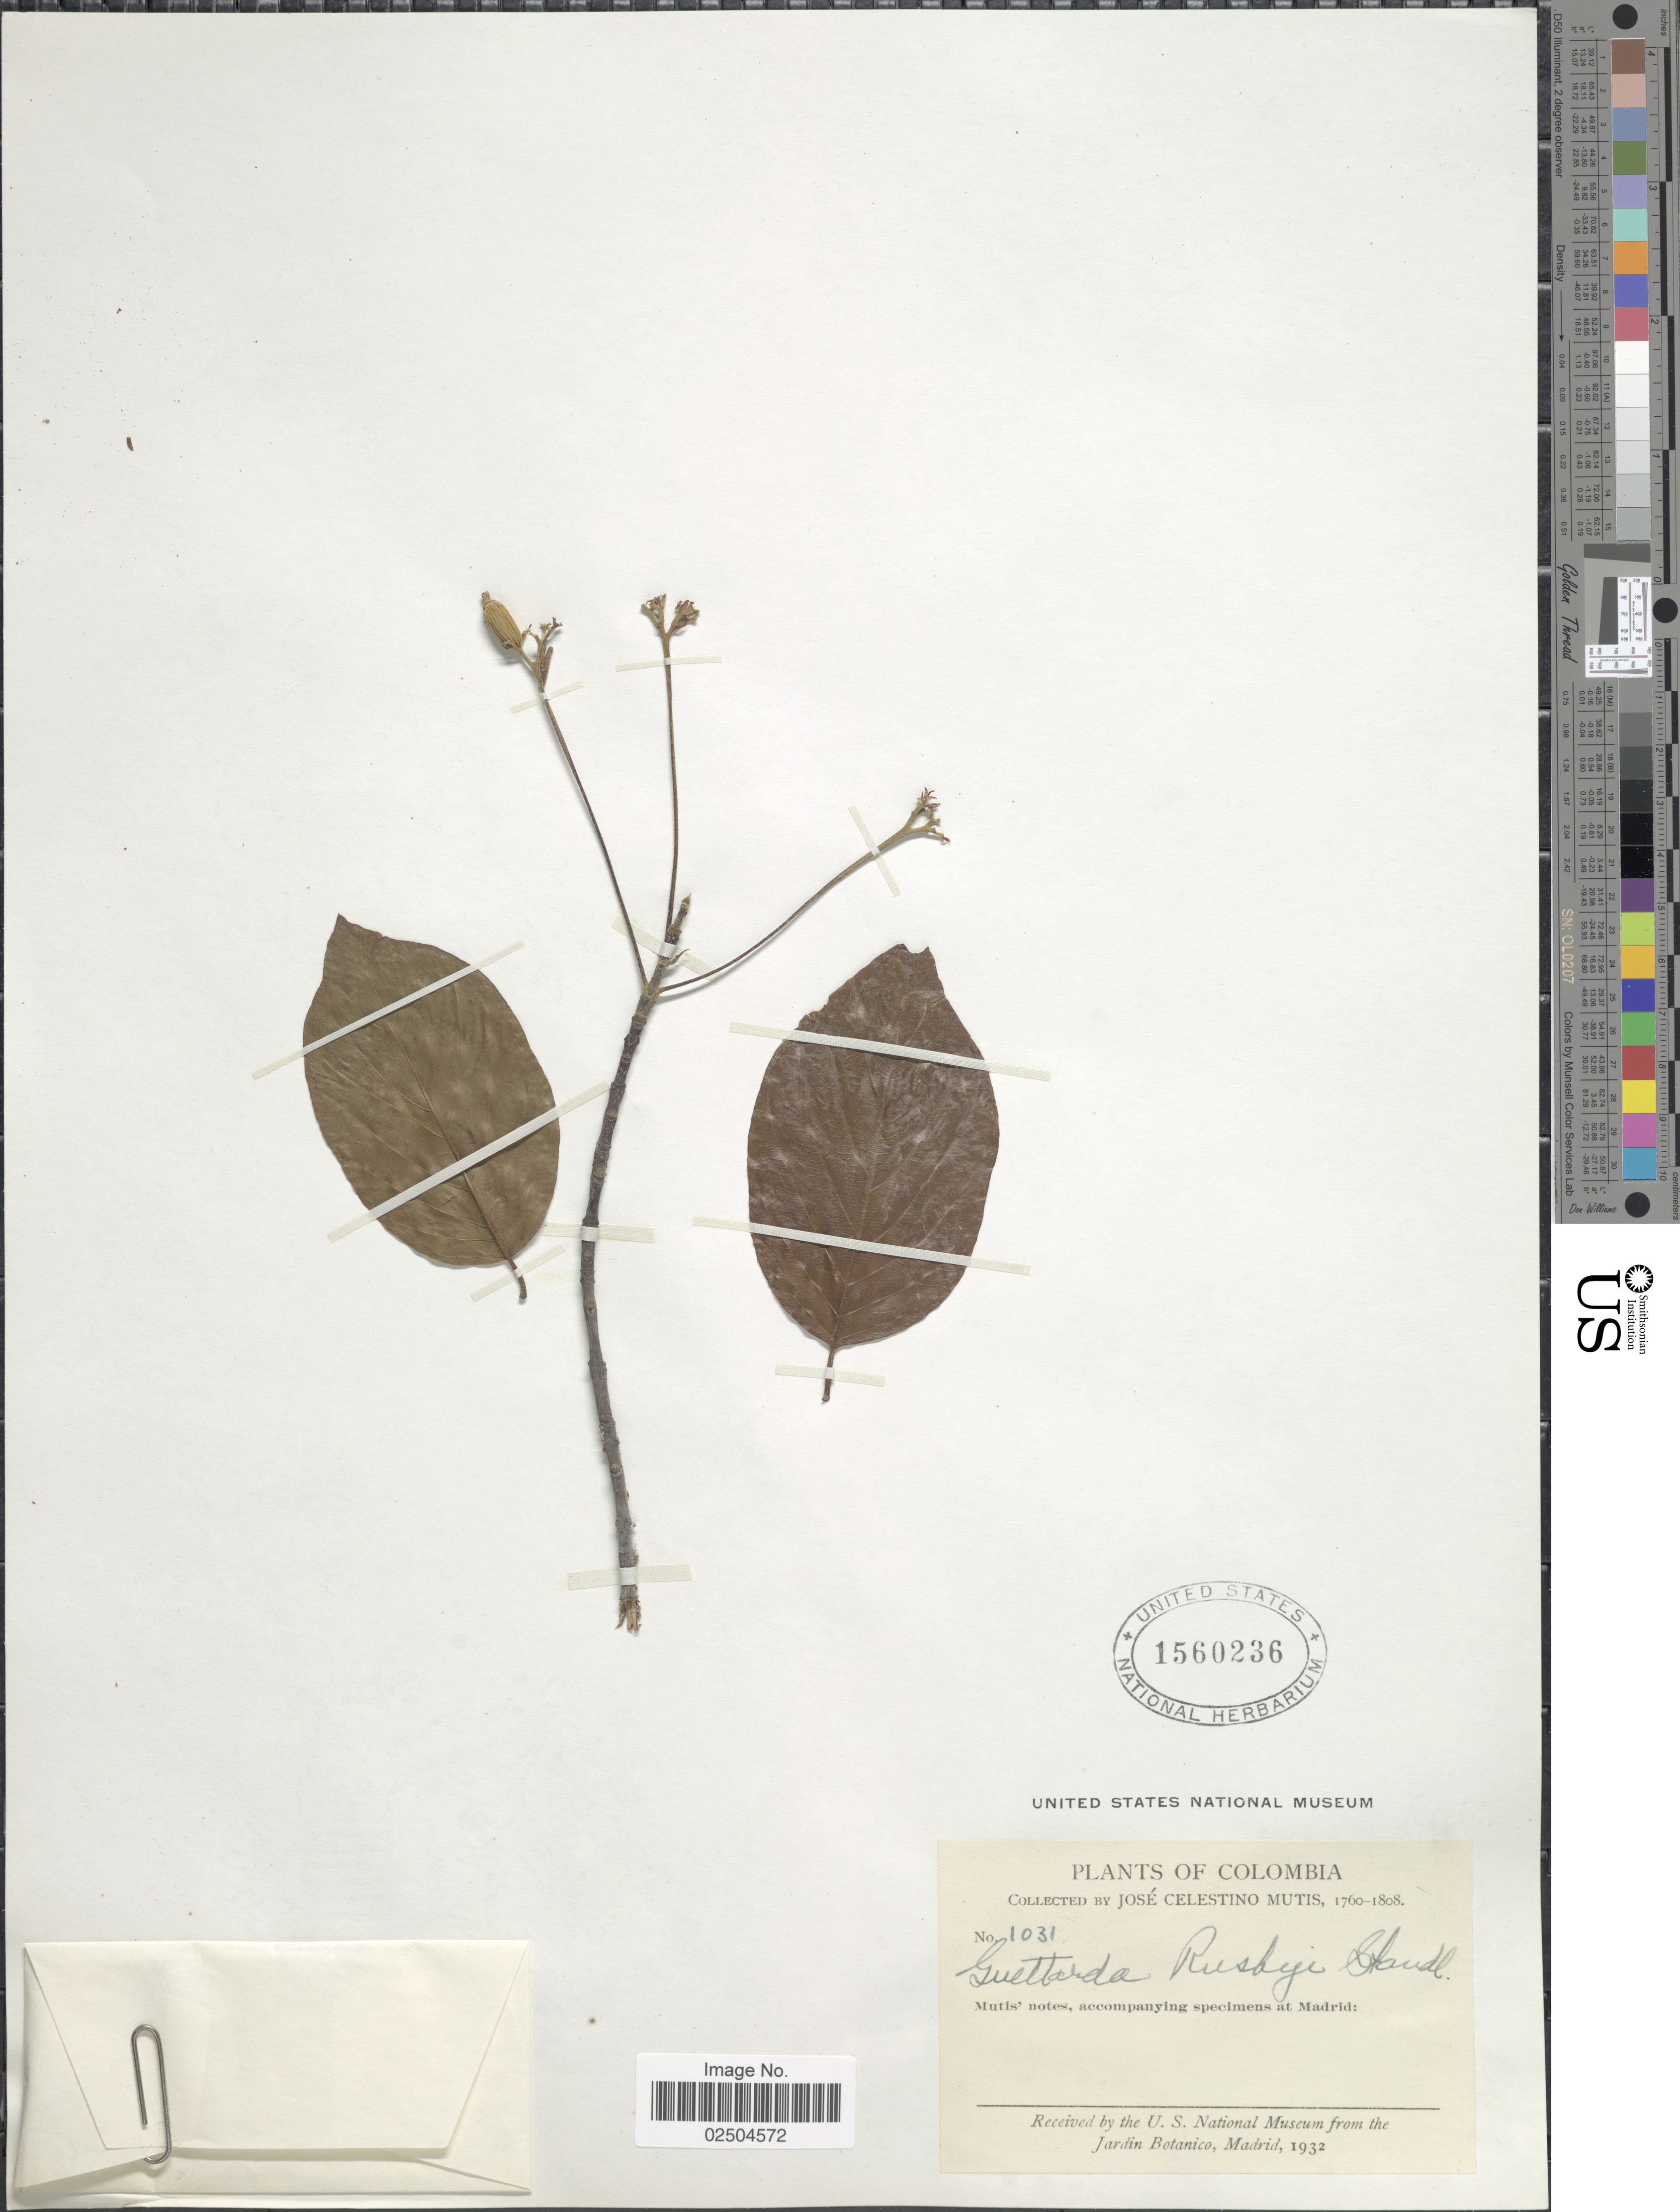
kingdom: Plantae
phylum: Tracheophyta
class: Magnoliopsida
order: Gentianales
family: Rubiaceae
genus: Guettarda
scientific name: Guettarda rusbyi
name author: Standl.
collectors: J. C. B. Mutis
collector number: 1031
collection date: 1760/1808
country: Colombia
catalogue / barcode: US 1560236